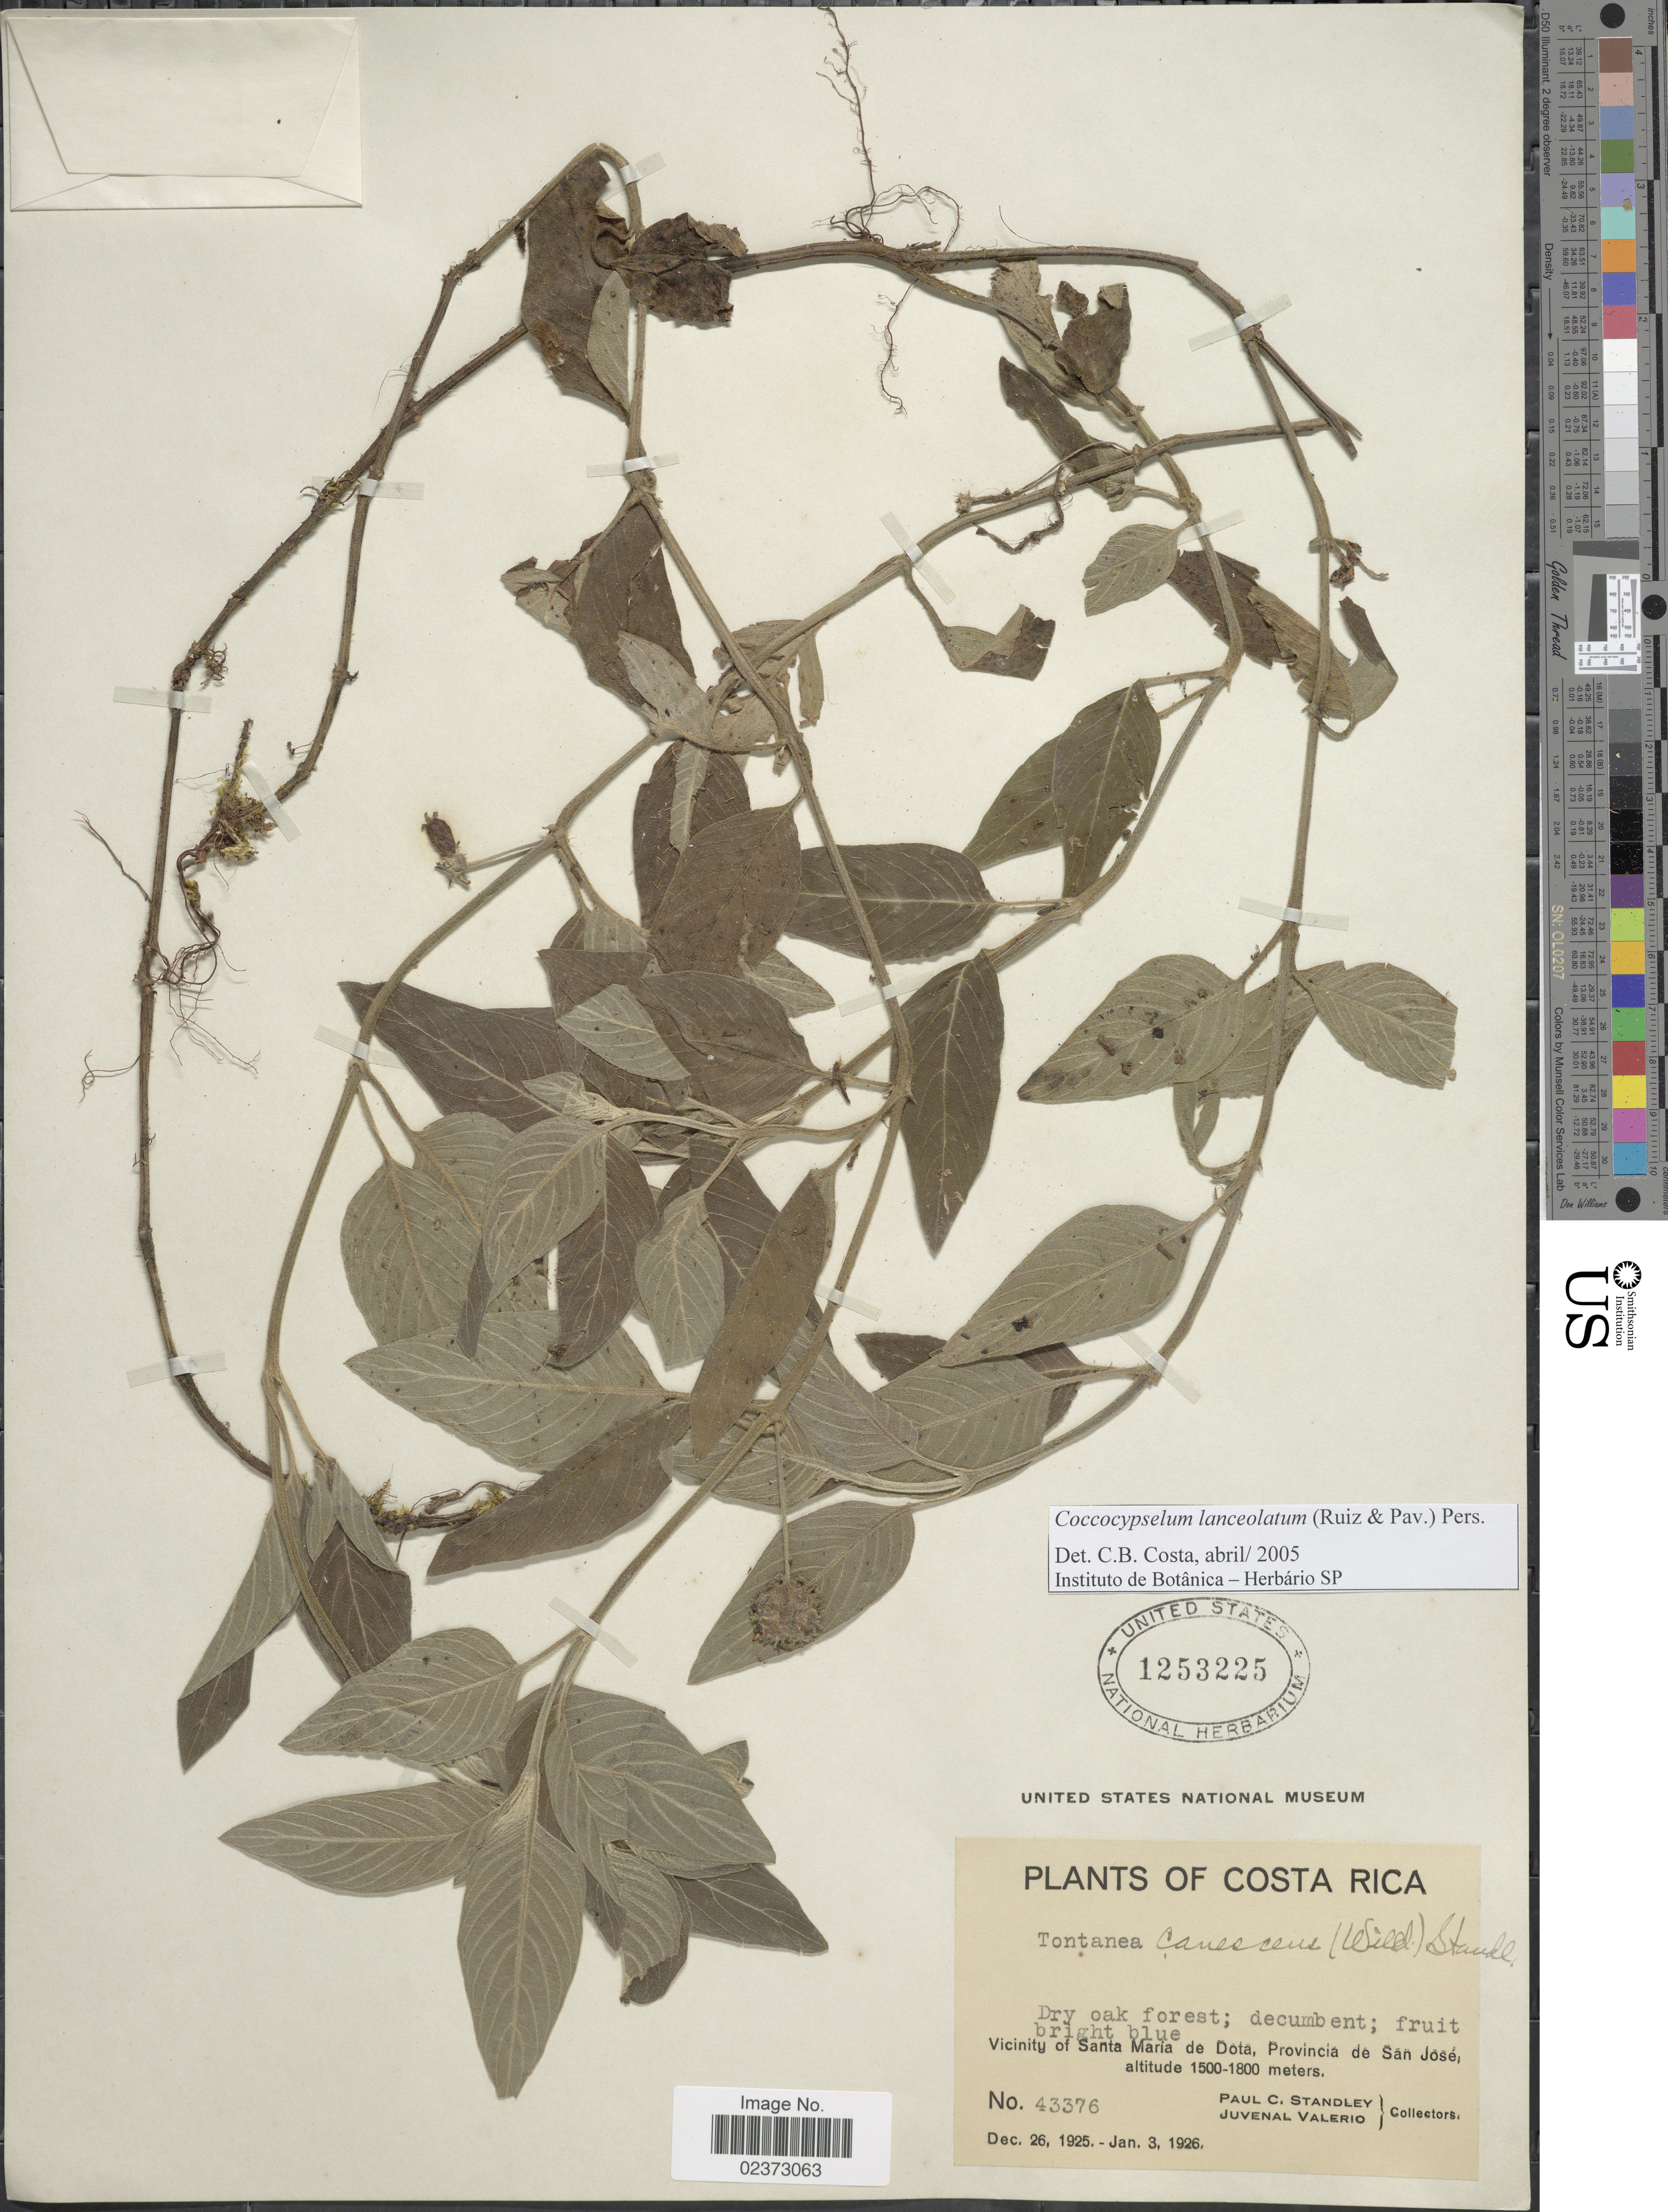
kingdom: Plantae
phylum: Tracheophyta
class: Magnoliopsida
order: Gentianales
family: Rubiaceae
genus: Coccocypselum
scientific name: Coccocypselum lanceolatum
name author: (Ruiz & Pav.) Pers.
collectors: P. C. Standley & J. Valerio R.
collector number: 43376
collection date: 1926-01-03/1926-12-26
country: Costa Rica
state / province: San José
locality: Vicinity of Santa Maria de Dota, Provincia de San Jose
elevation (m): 1500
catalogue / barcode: US 1253225